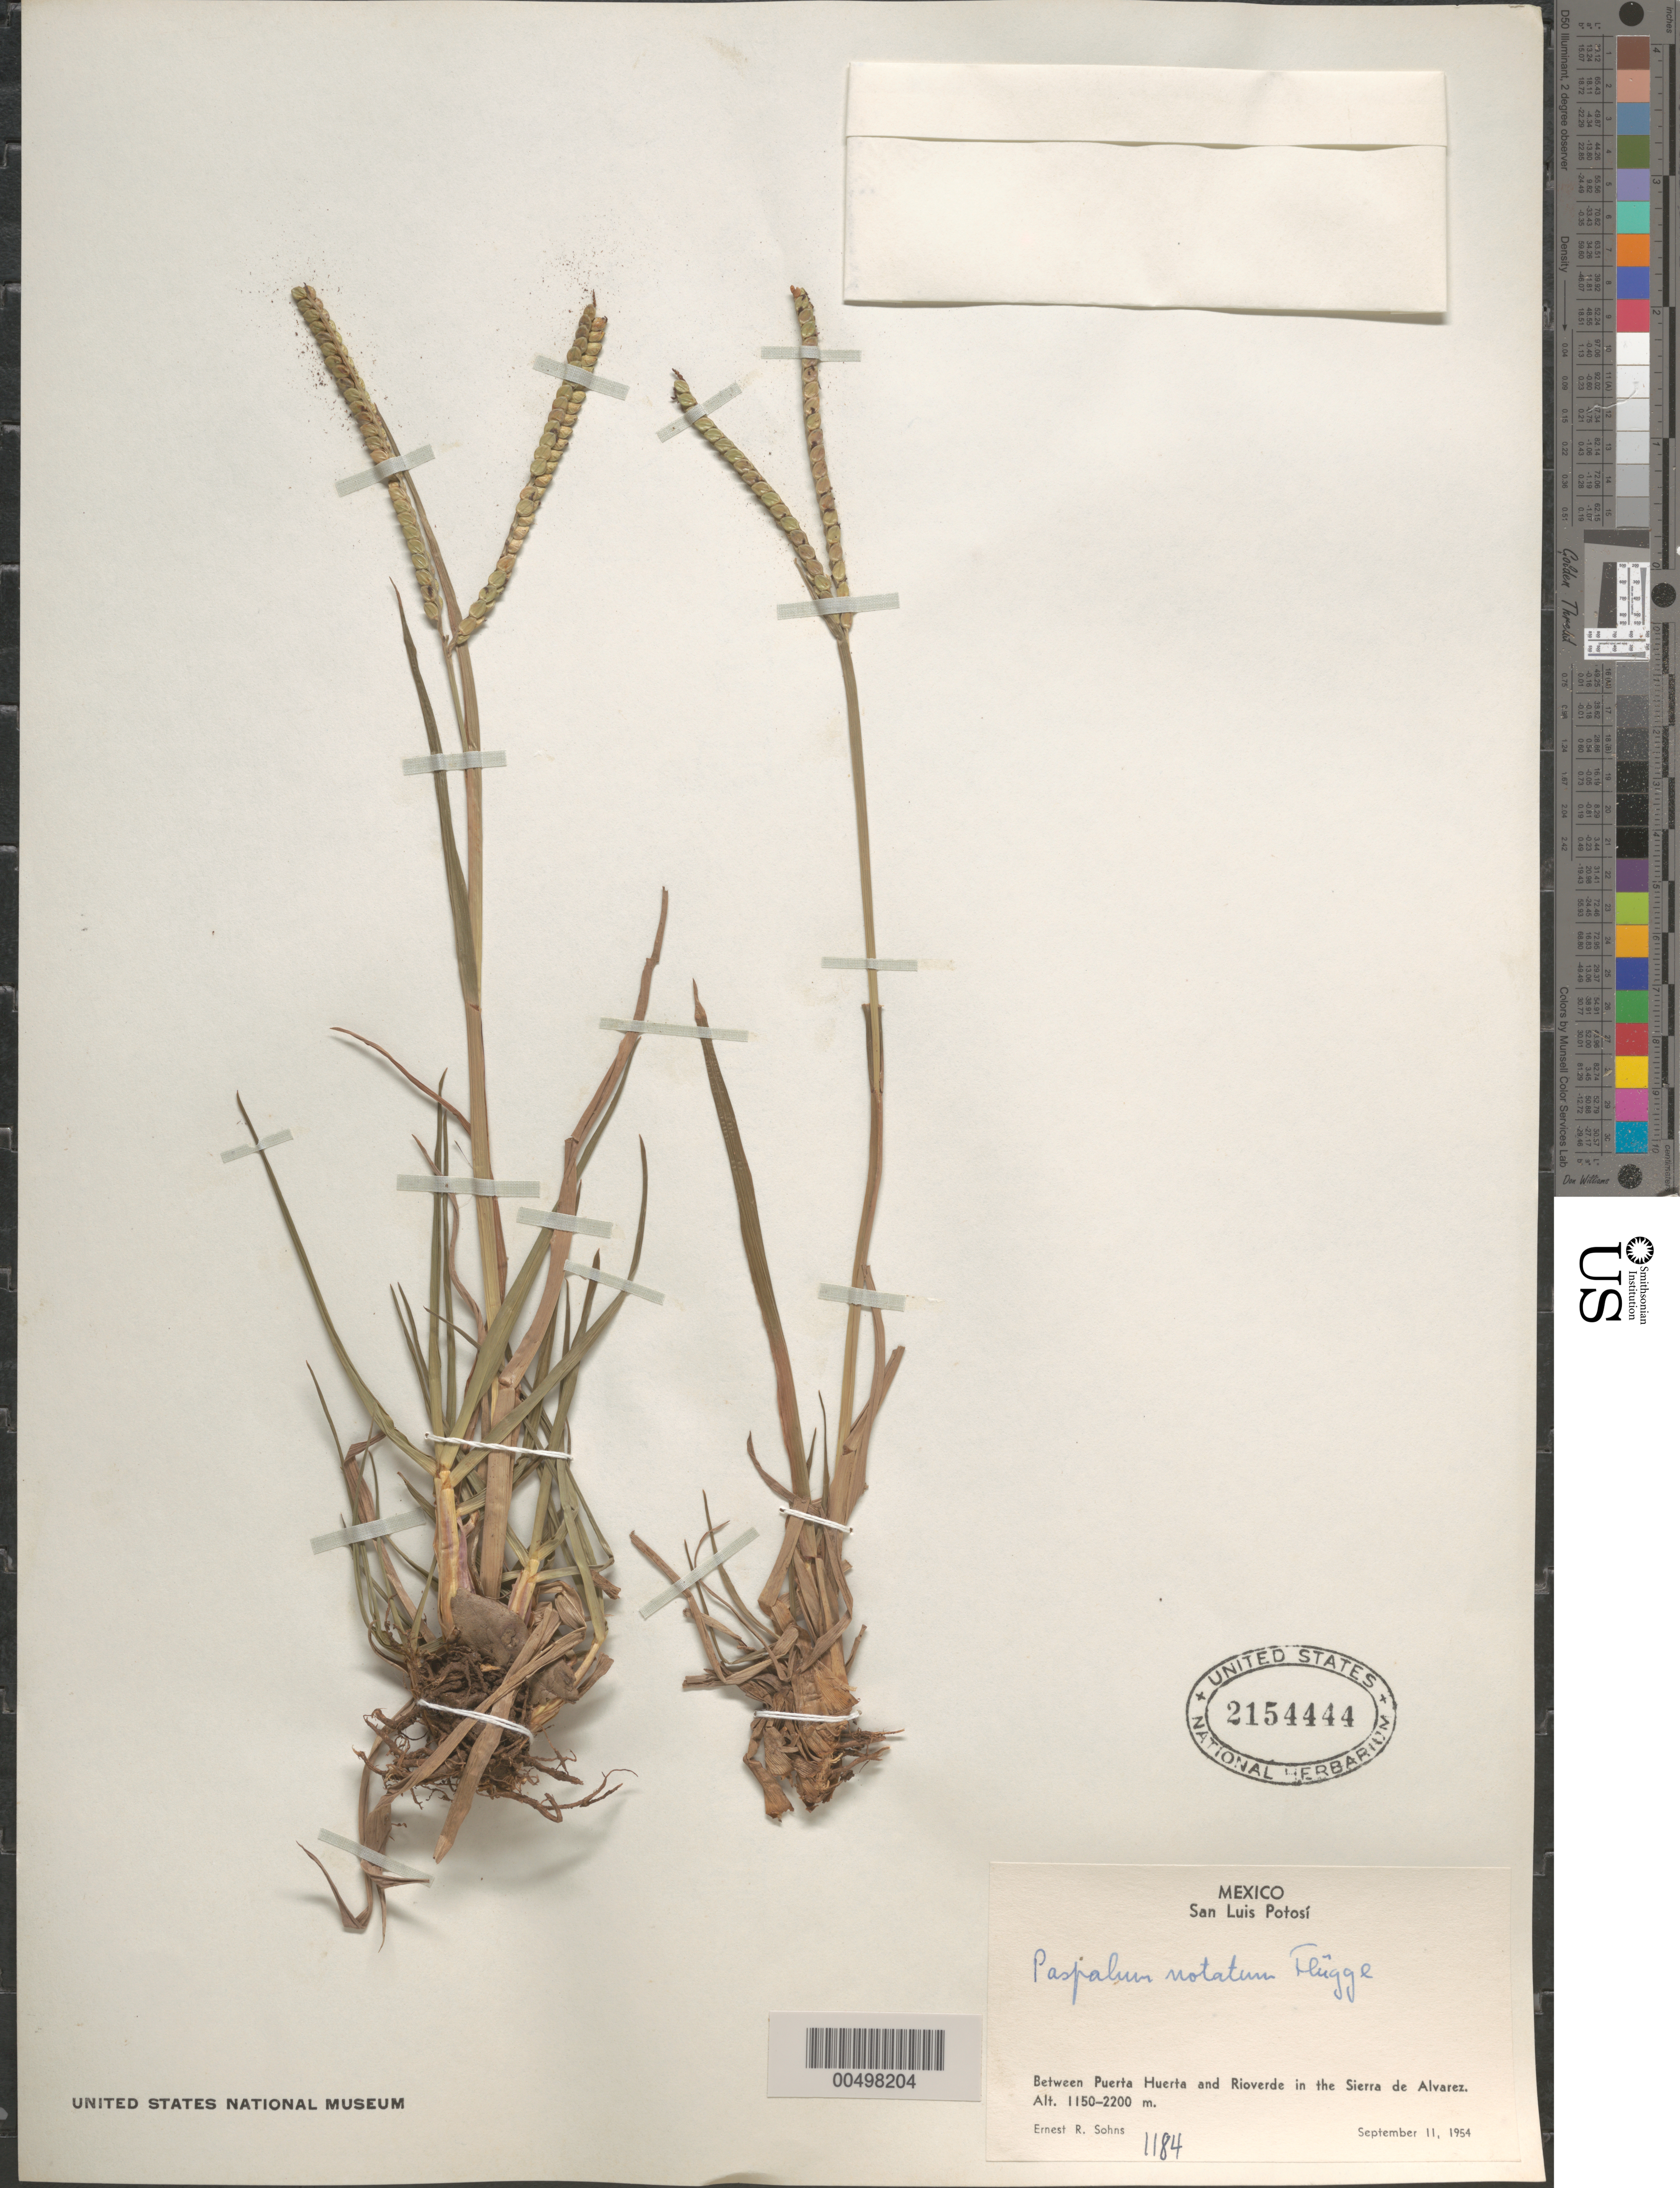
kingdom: Plantae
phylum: Tracheophyta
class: Liliopsida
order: Poales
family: Poaceae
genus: Paspalum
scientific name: Paspalum notatum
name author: Flüggé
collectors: E. R. Sohns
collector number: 1184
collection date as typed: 11 Sep 1954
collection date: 1954-09-11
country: Mexico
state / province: San Luis Potosi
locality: Between Puerta Huerta & Rioverde in the Sierra de Alvarez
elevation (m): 1150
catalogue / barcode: US 2154444